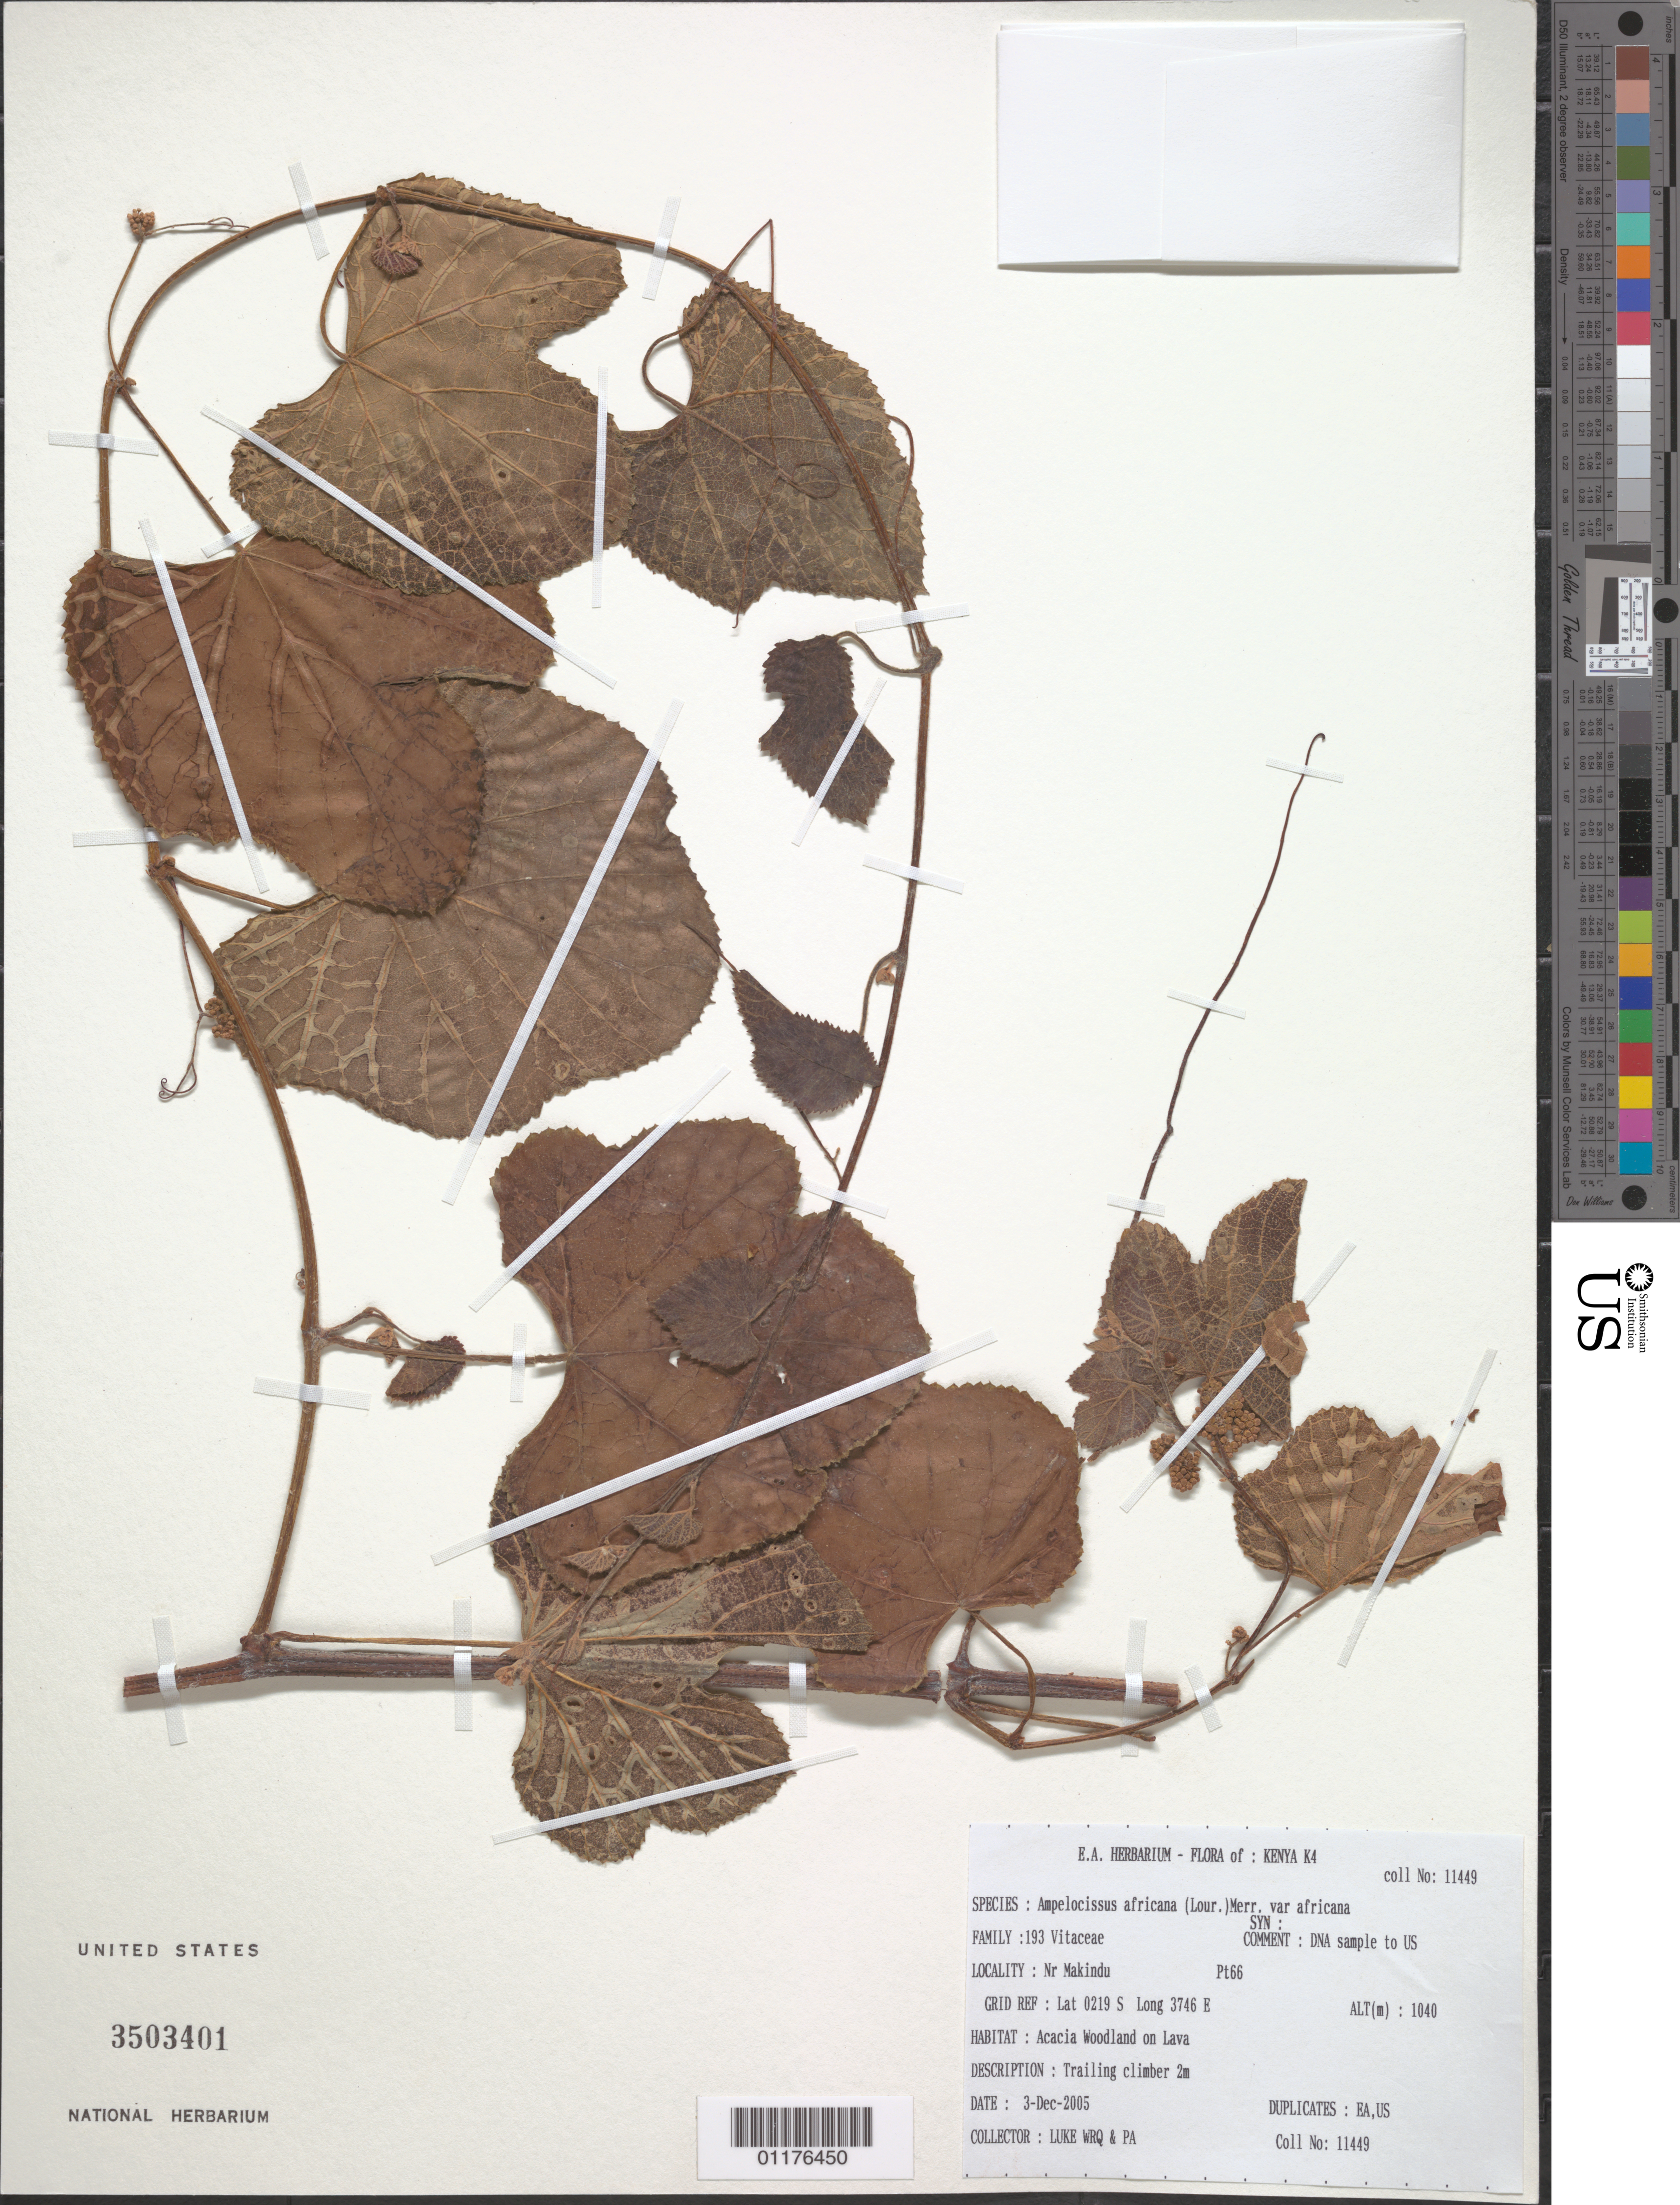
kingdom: Plantae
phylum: Tracheophyta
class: Magnoliopsida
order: Vitales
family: Vitaceae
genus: Ampelocissus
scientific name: Ampelocissus africana var. africana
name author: (Lour.) Merr.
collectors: Q. Luke & P. Luke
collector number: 11449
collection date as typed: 03 Dec 2005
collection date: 2005-12-03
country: Kenya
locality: Area K4, near Makindu, Pt66.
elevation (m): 1040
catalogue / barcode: US 3503401